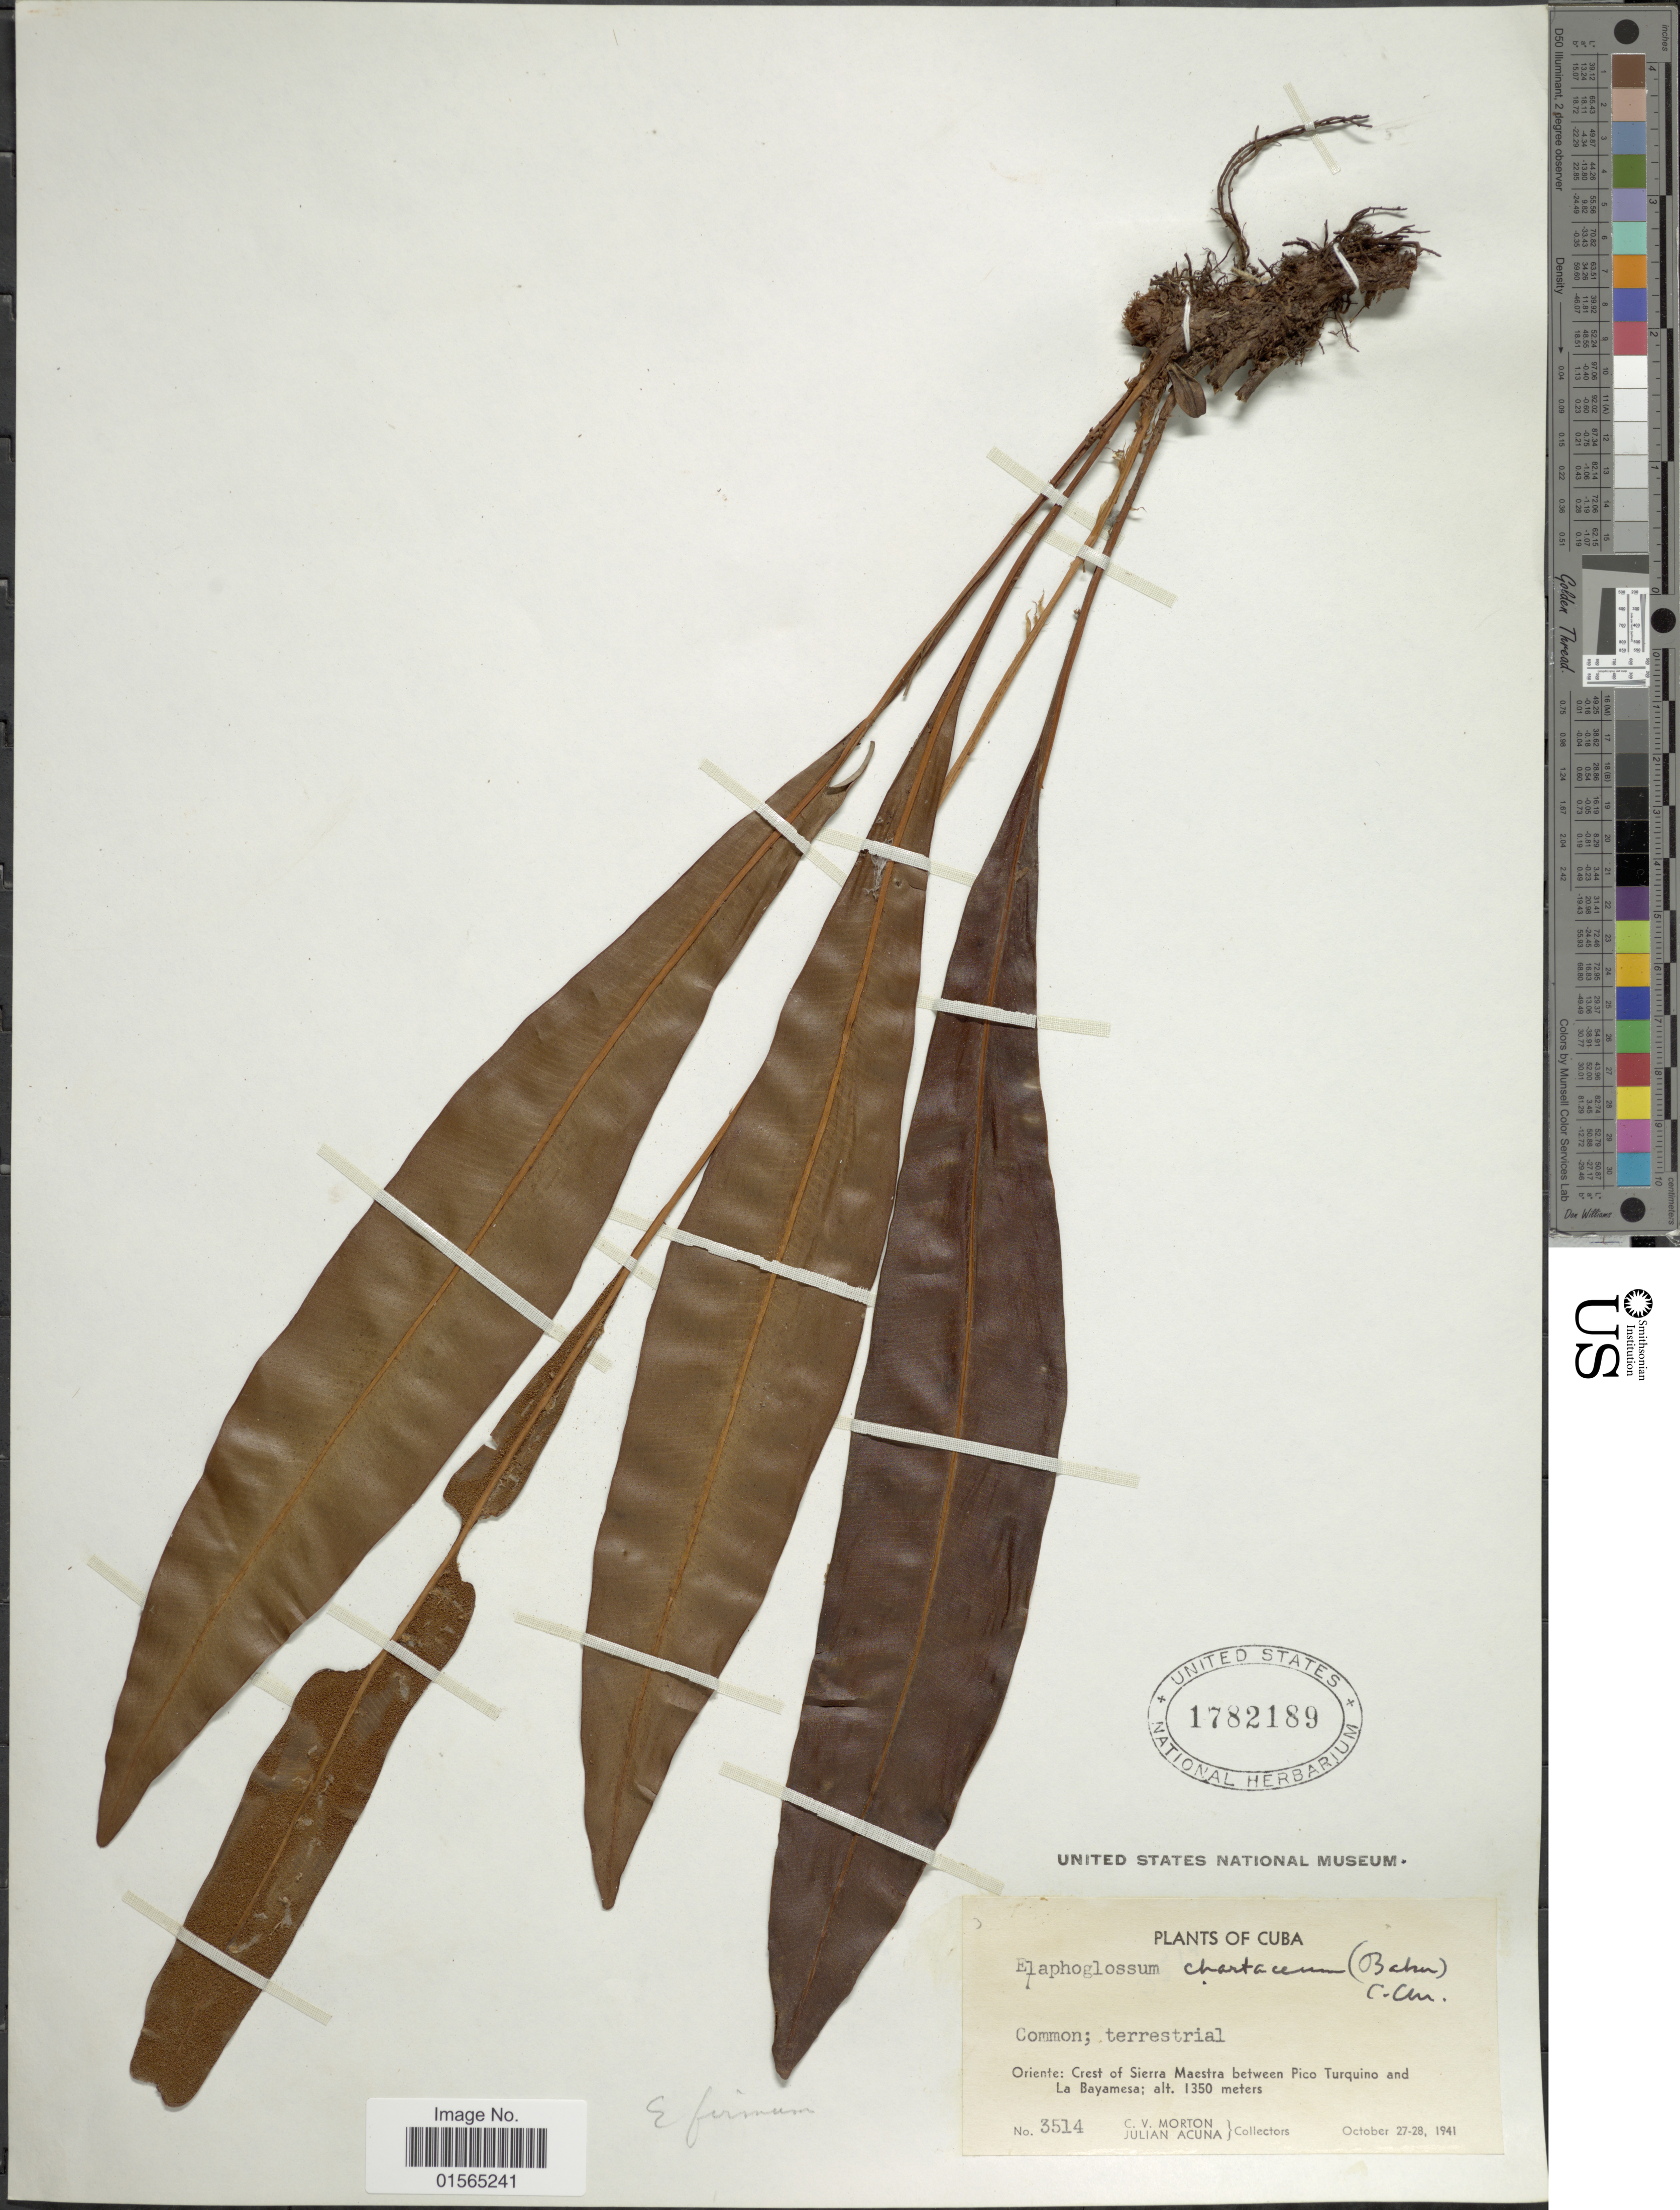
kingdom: Plantae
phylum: Tracheophyta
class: Polypodiopsida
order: Polypodiales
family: Dryopteridaceae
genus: Elaphoglossum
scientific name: Elaphoglossum chartaceum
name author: (Baker ex Jenman) C. Chr.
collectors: C. V. Morton & J. B. Acuña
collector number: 3514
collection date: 1941-10-27/1941-10-28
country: Cuba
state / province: Oriente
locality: Crest of Sierra Meastra between Pico Turquino and La Bayamesa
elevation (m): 1350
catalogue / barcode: US 1782189